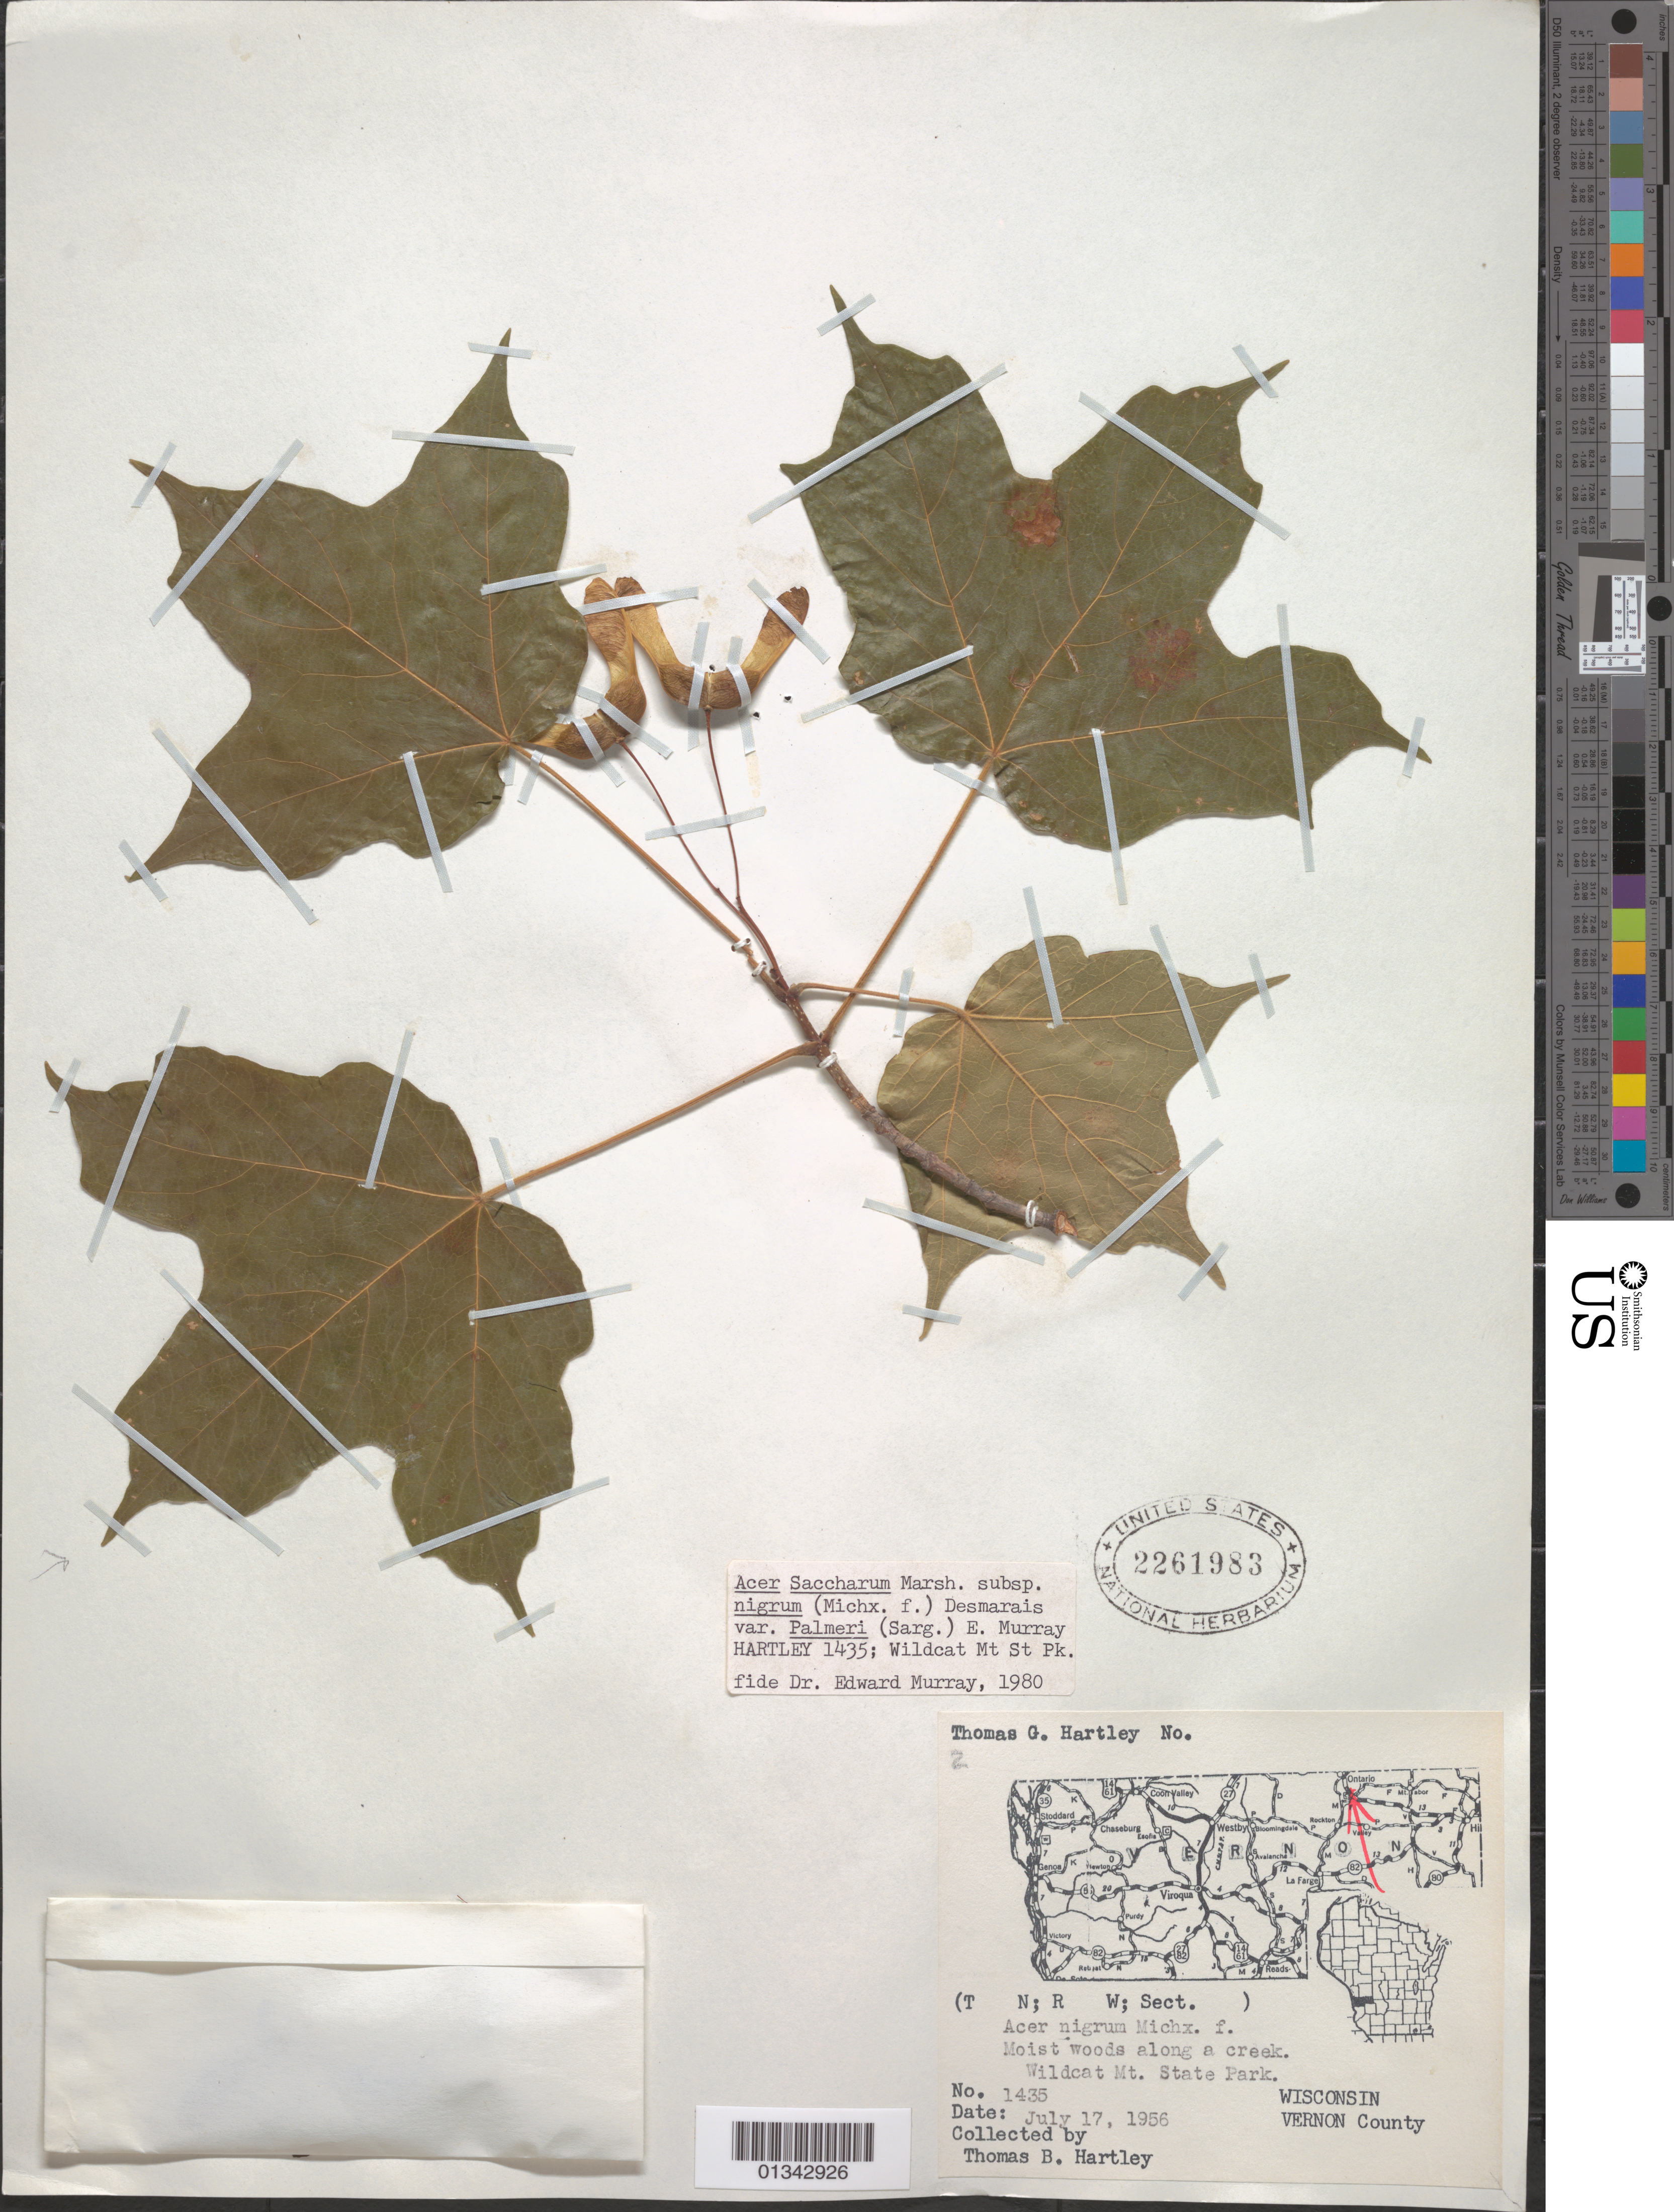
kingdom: Plantae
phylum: Tracheophyta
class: Magnoliopsida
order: Sapindales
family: Sapindaceae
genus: Acer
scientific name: Acer saccharum subsp. nigrum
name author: (F. Michx.) Desmarais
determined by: Murray, Edward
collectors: T. B. Hartley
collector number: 1435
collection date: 1956-07-17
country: United States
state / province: Wisconsin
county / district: Vernon County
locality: Vernon County, Wildcat Mt. State Park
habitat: Moist woods along a creek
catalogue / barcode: US 2261983